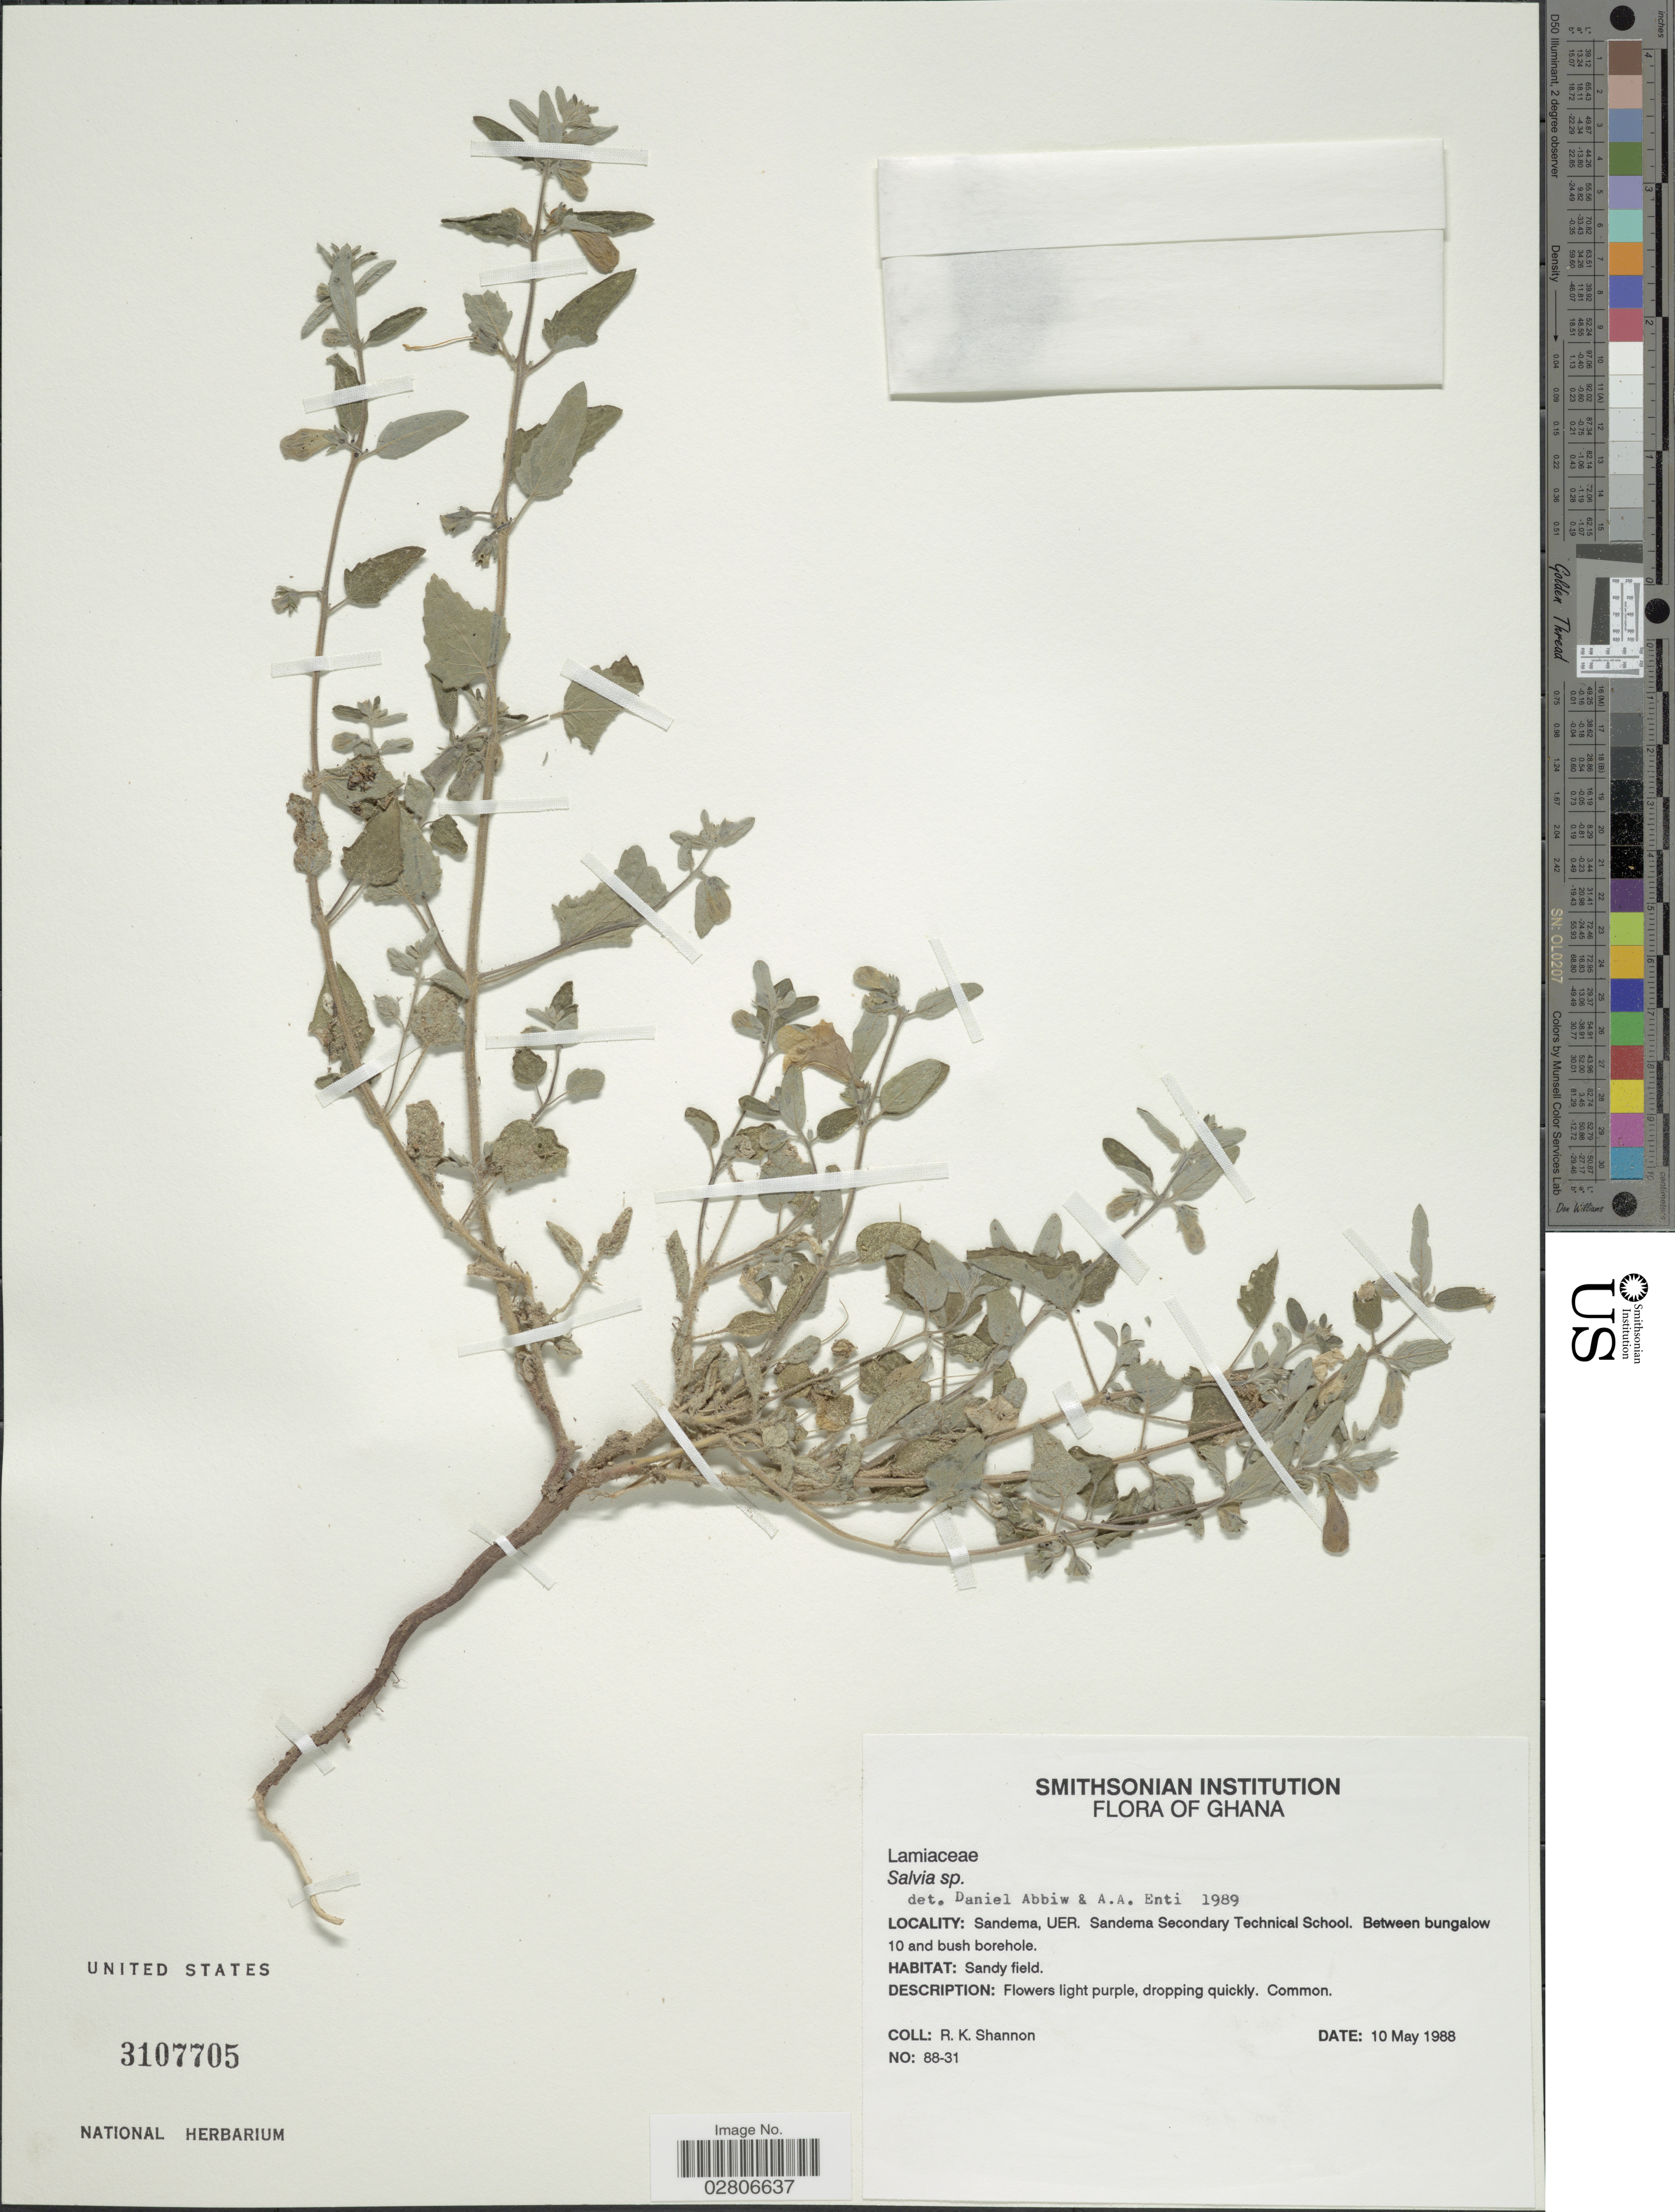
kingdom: Plantae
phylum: Tracheophyta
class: Magnoliopsida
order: Lamiales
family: Lamiaceae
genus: Salvia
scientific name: Salvia sp.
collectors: R. Shannon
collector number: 88-31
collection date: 1988-05-10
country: Ghana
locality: Sandema, UER, Sandema Secondary Technical School, between bungalow 10 and bush borehole.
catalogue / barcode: US 3107705